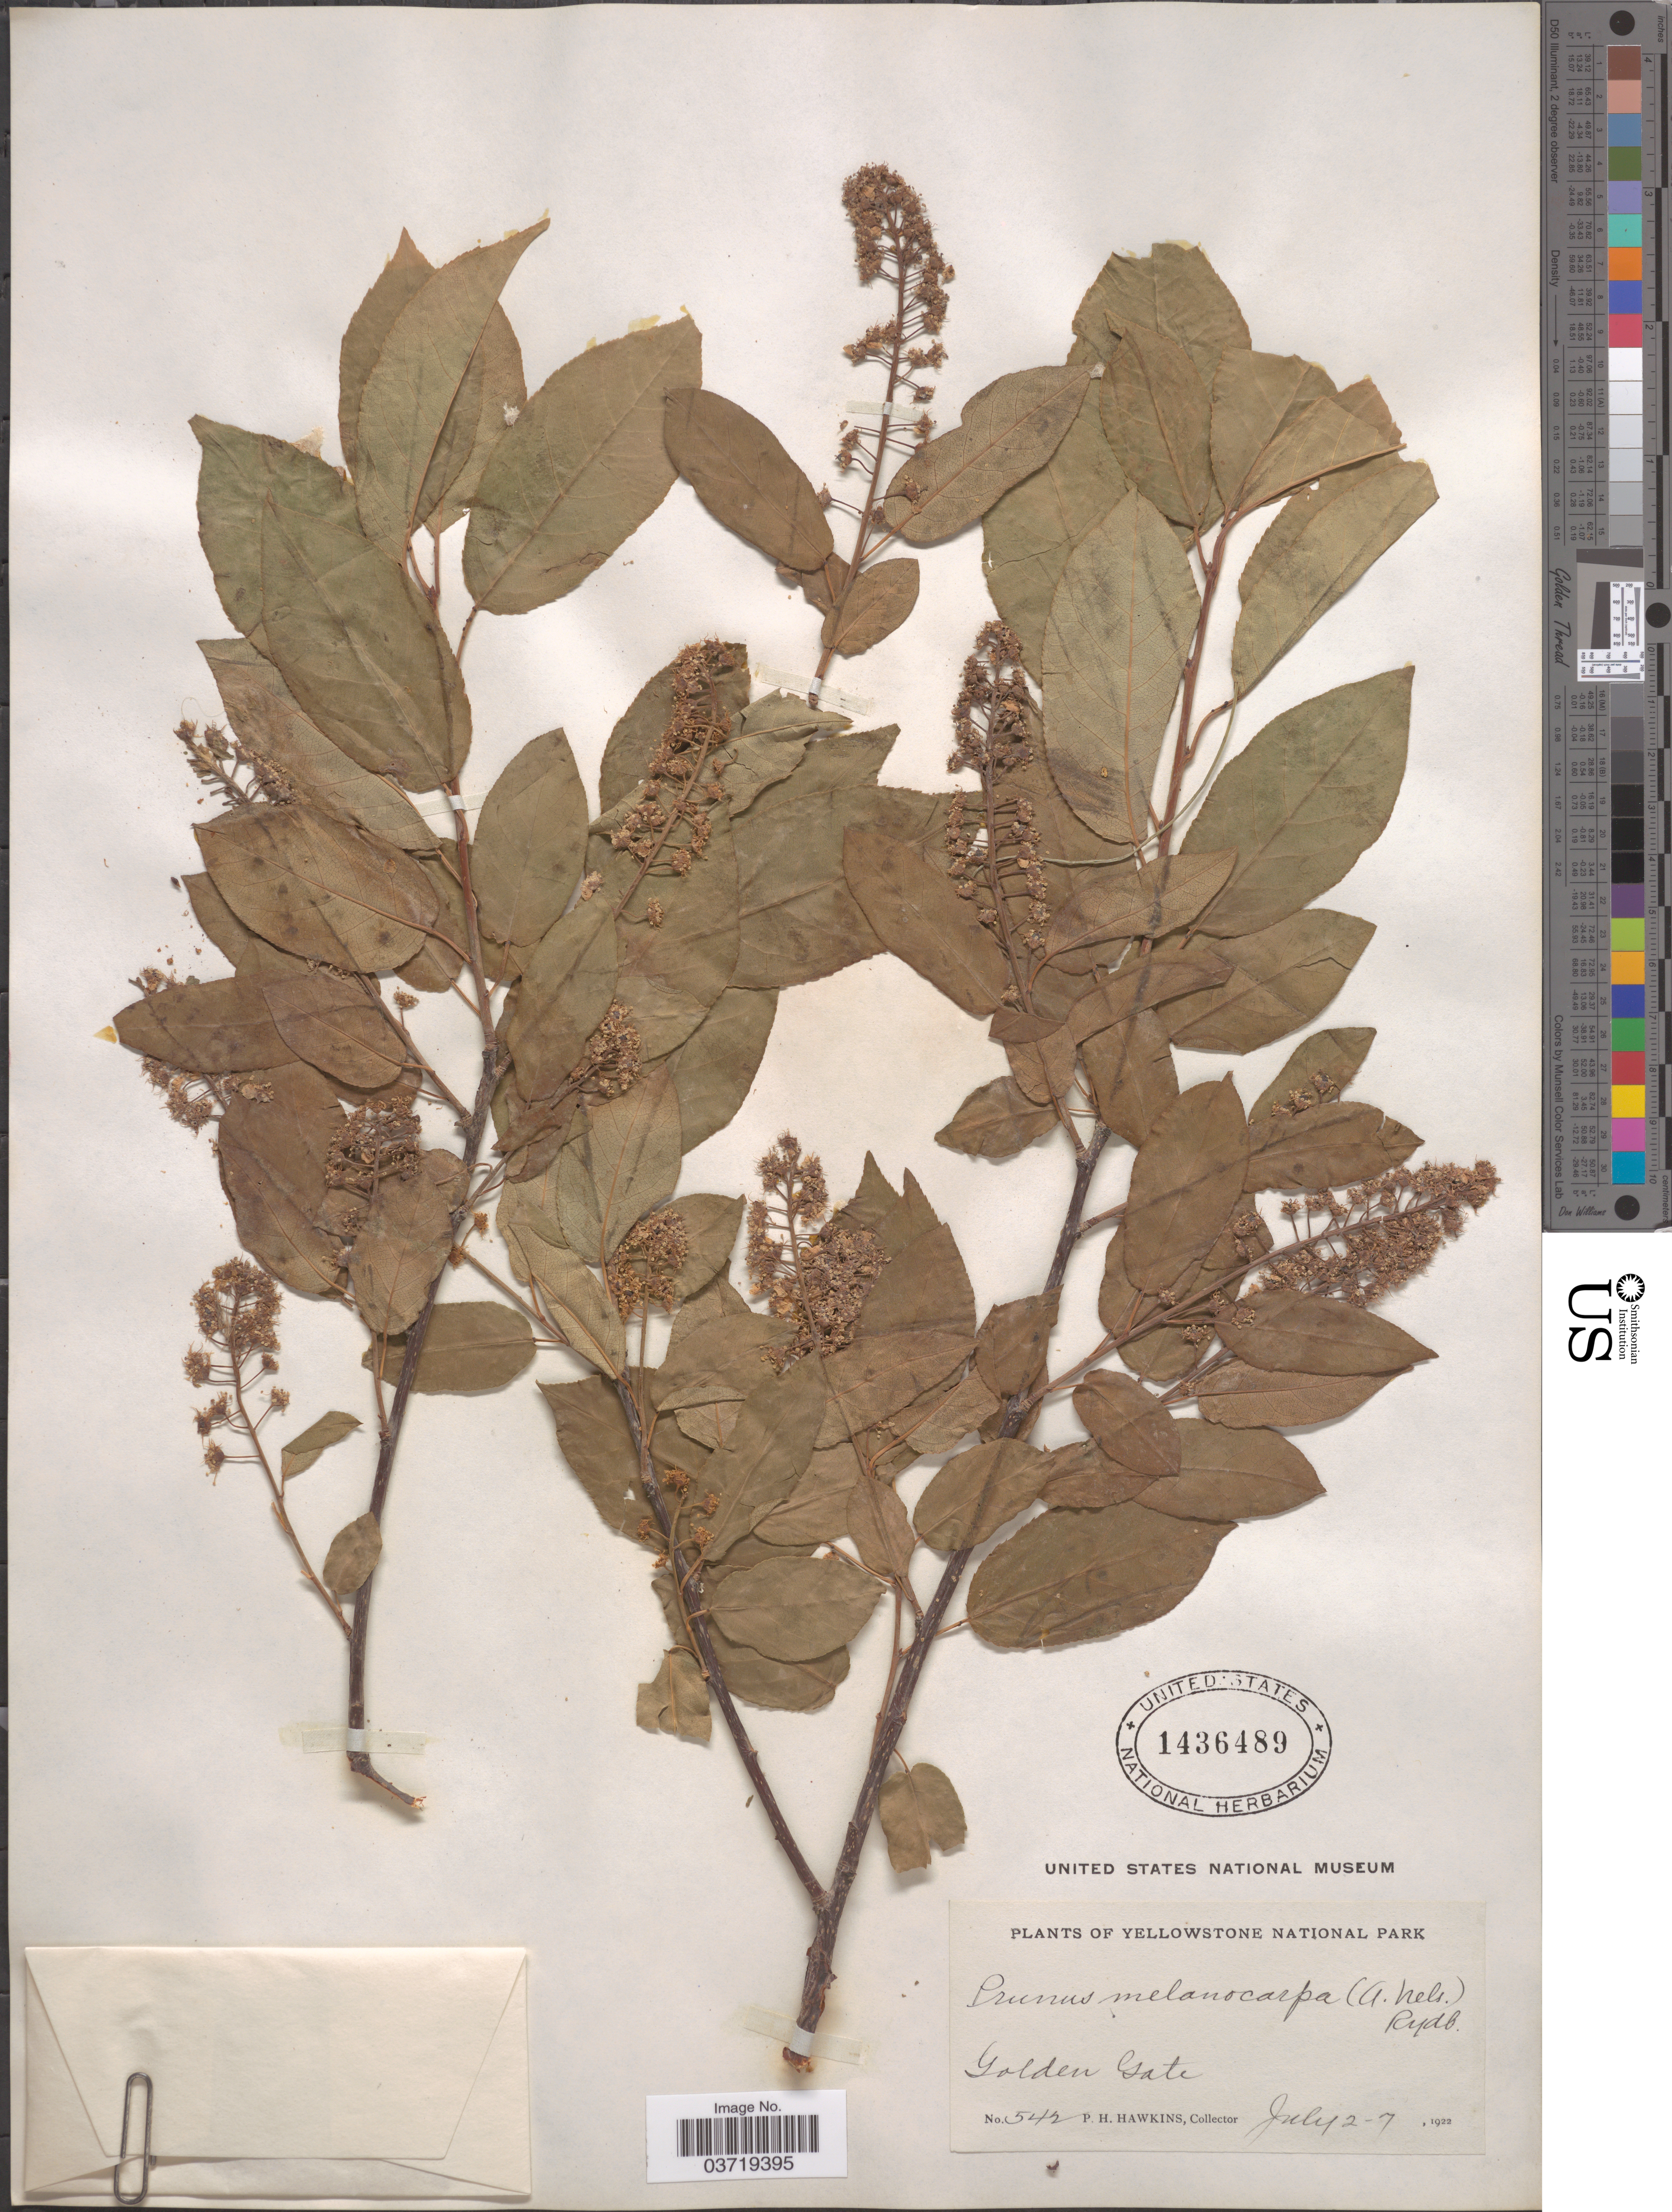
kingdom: Plantae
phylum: Tracheophyta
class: Magnoliopsida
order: Rosales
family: Rosaceae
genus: Prunus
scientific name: Prunus virginiana var. demissa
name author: (Nutt.) Torr.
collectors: P. Hawkins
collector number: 542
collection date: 1922-07-02/1922-07-07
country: United States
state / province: Wyoming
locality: Yellowstone National Park. Golden Gate.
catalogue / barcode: US 1436489